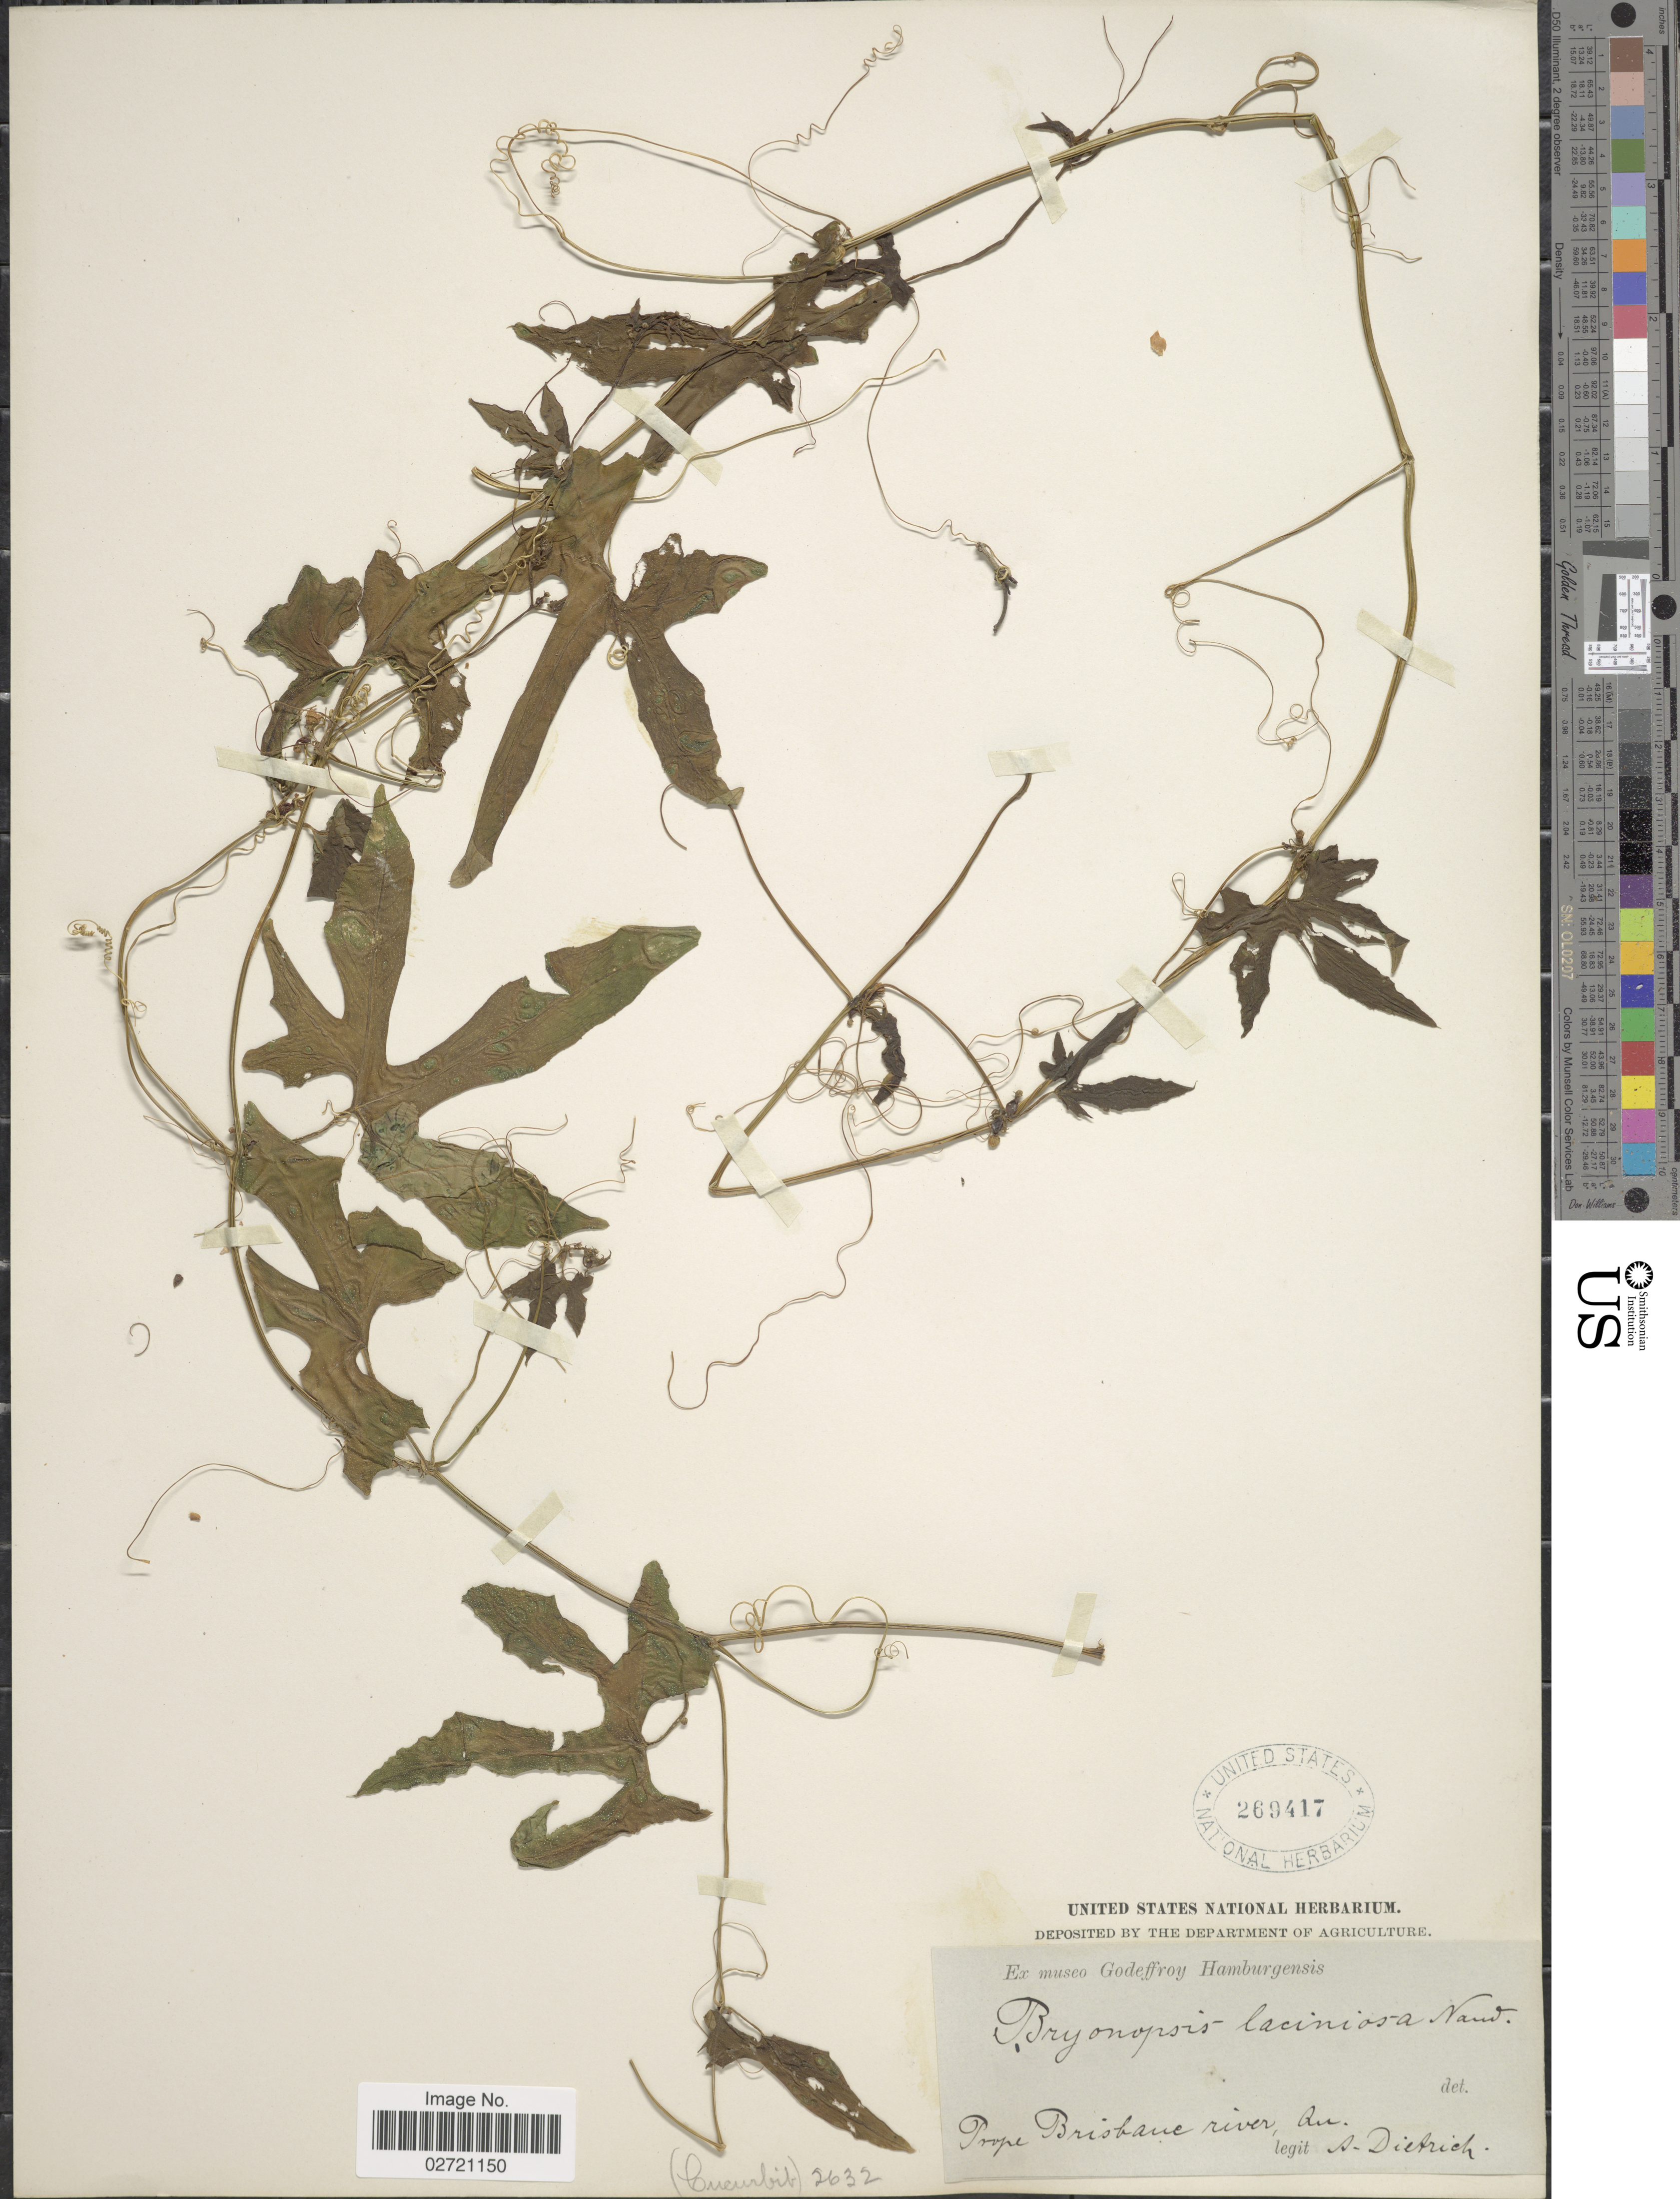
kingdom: Plantae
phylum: Tracheophyta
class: Magnoliopsida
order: Cucurbitales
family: Cucurbitaceae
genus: Diplocyclos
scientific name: Diplocyclos palmatus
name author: (L.) C. Jeffrey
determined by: Strong, Mark T., (BOT), Smithsonian Institution - National Museum of Natural History (UNITED STATES)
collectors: A. Dietrich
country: Australia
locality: Prope Brisbane river, Au.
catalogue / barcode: US 269417